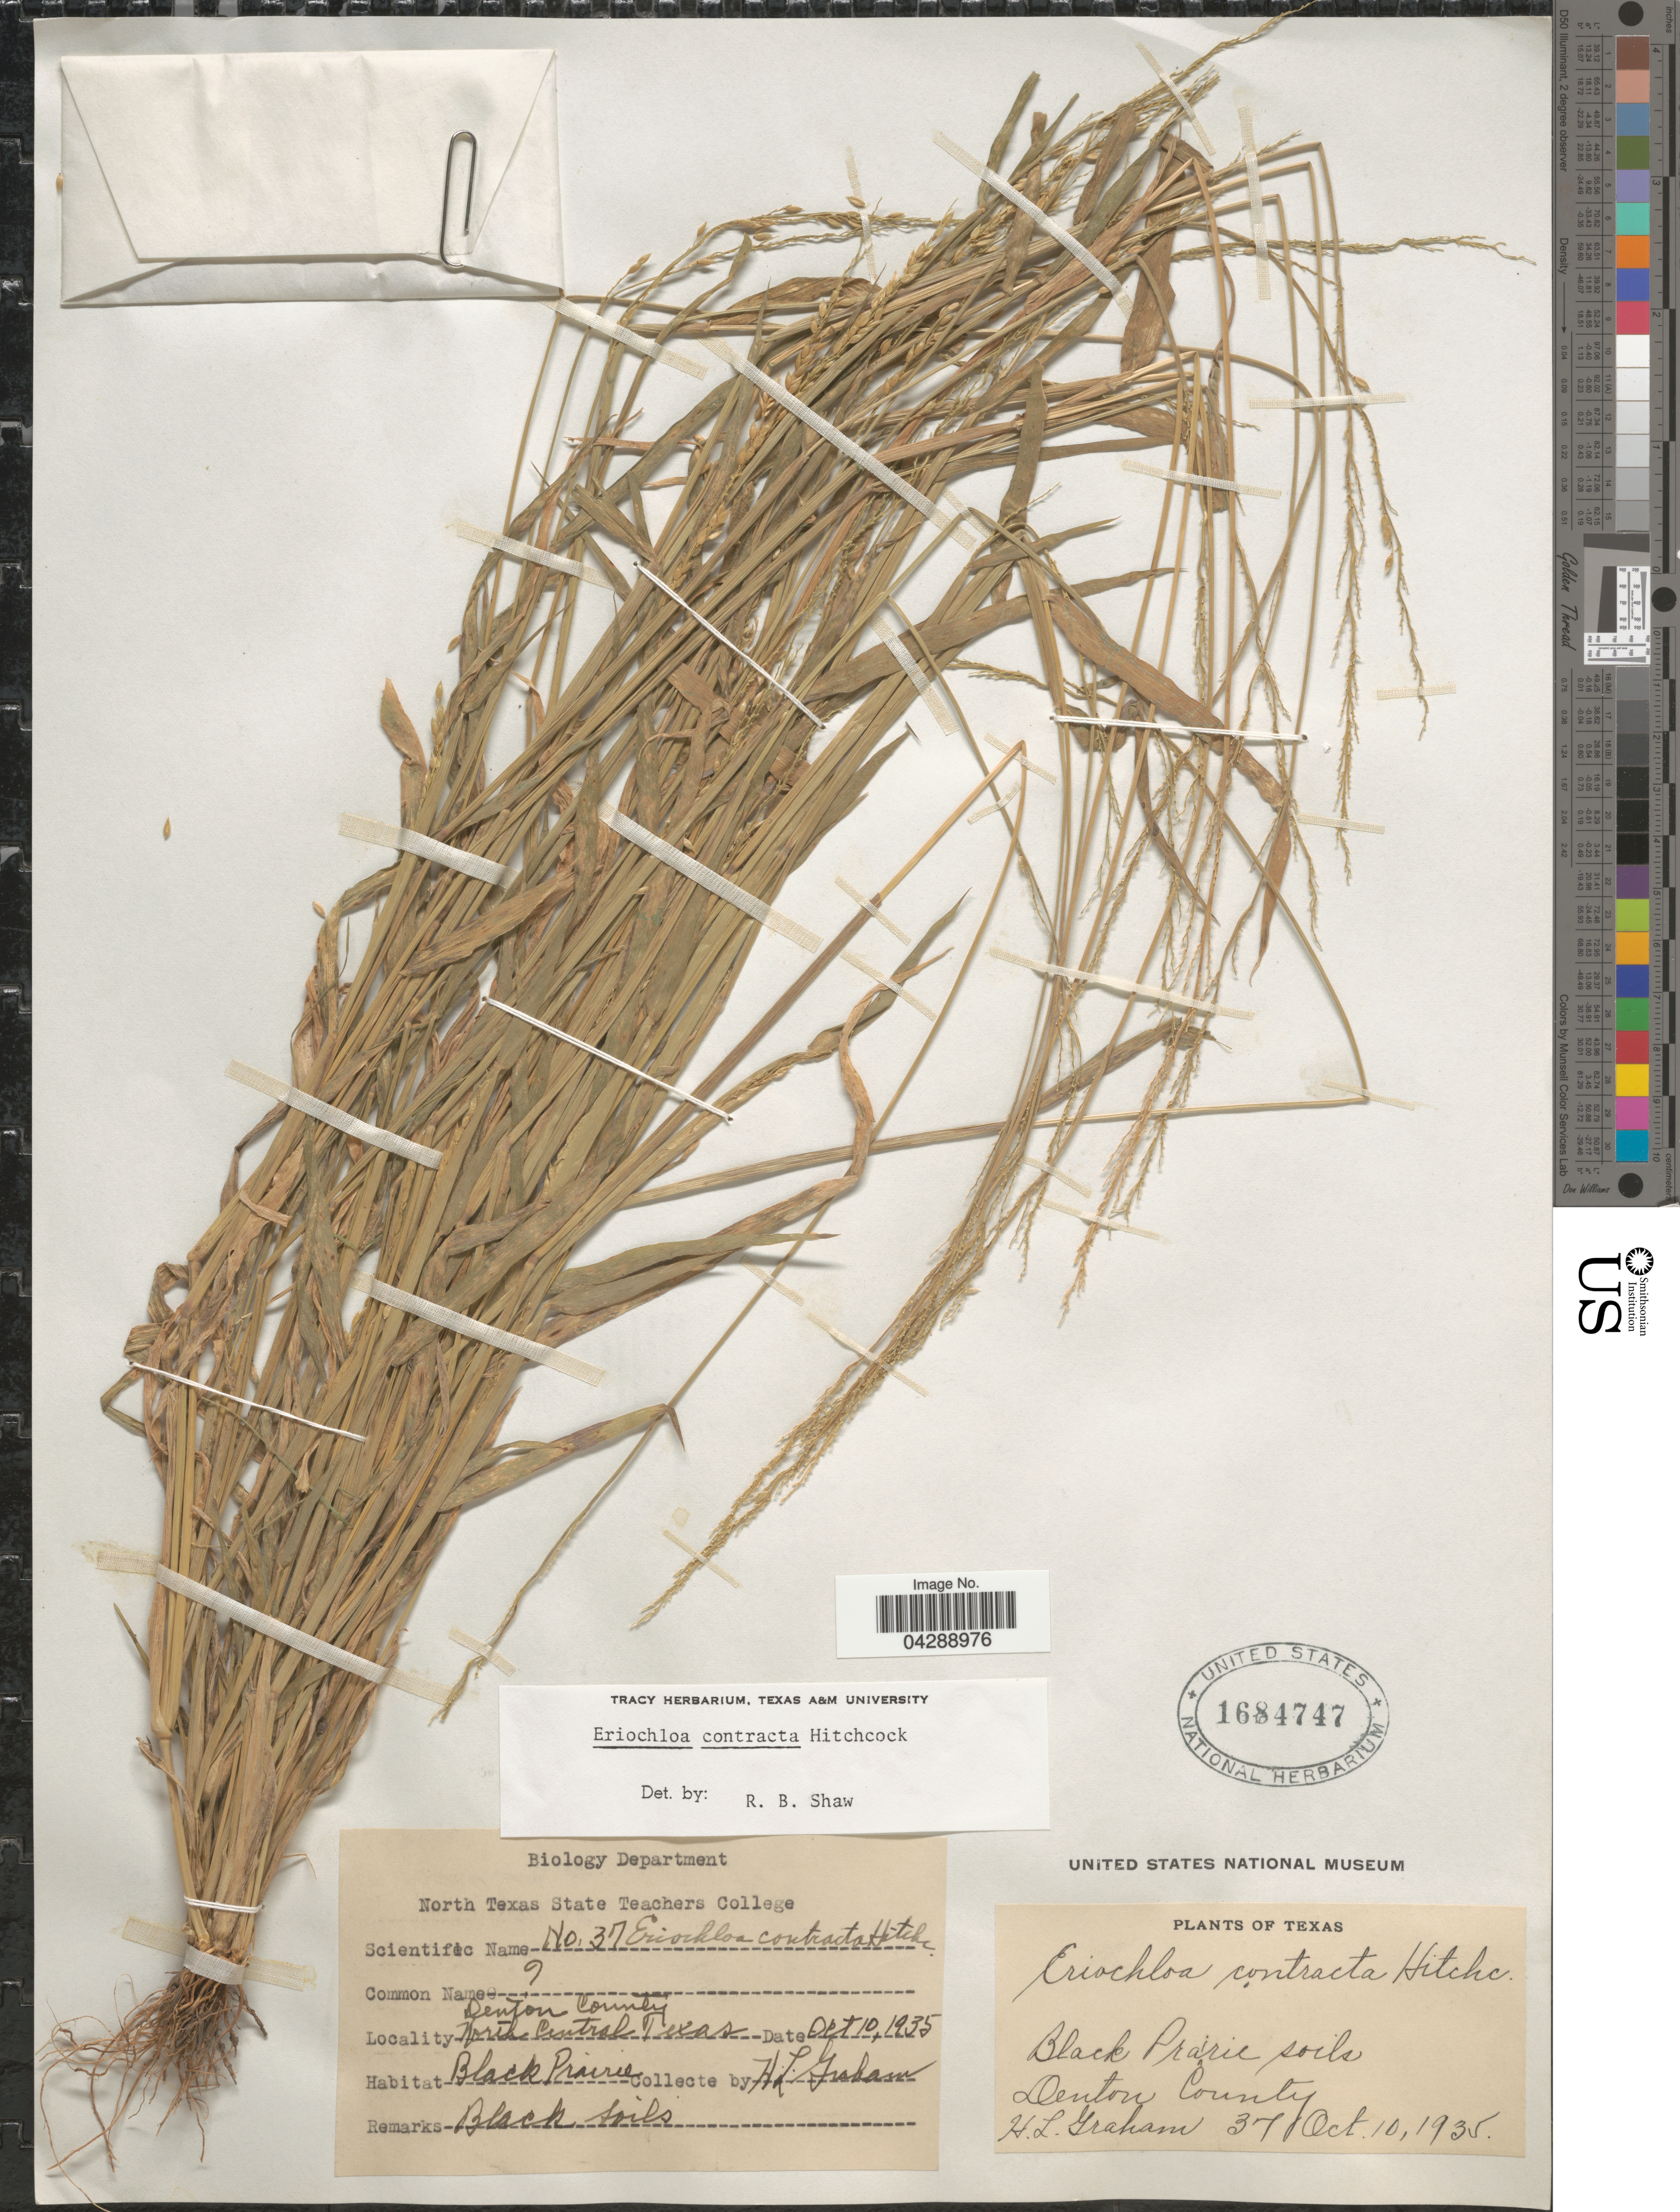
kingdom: Plantae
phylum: Tracheophyta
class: Liliopsida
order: Poales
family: Poaceae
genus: Eriochloa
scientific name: Eriochloa contracta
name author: Hitchc.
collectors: H. L. Graham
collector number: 37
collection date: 1935-10-10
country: United States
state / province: Texas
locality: Denton County. North Central Texas. Black Prairie soils.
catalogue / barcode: US 1684747